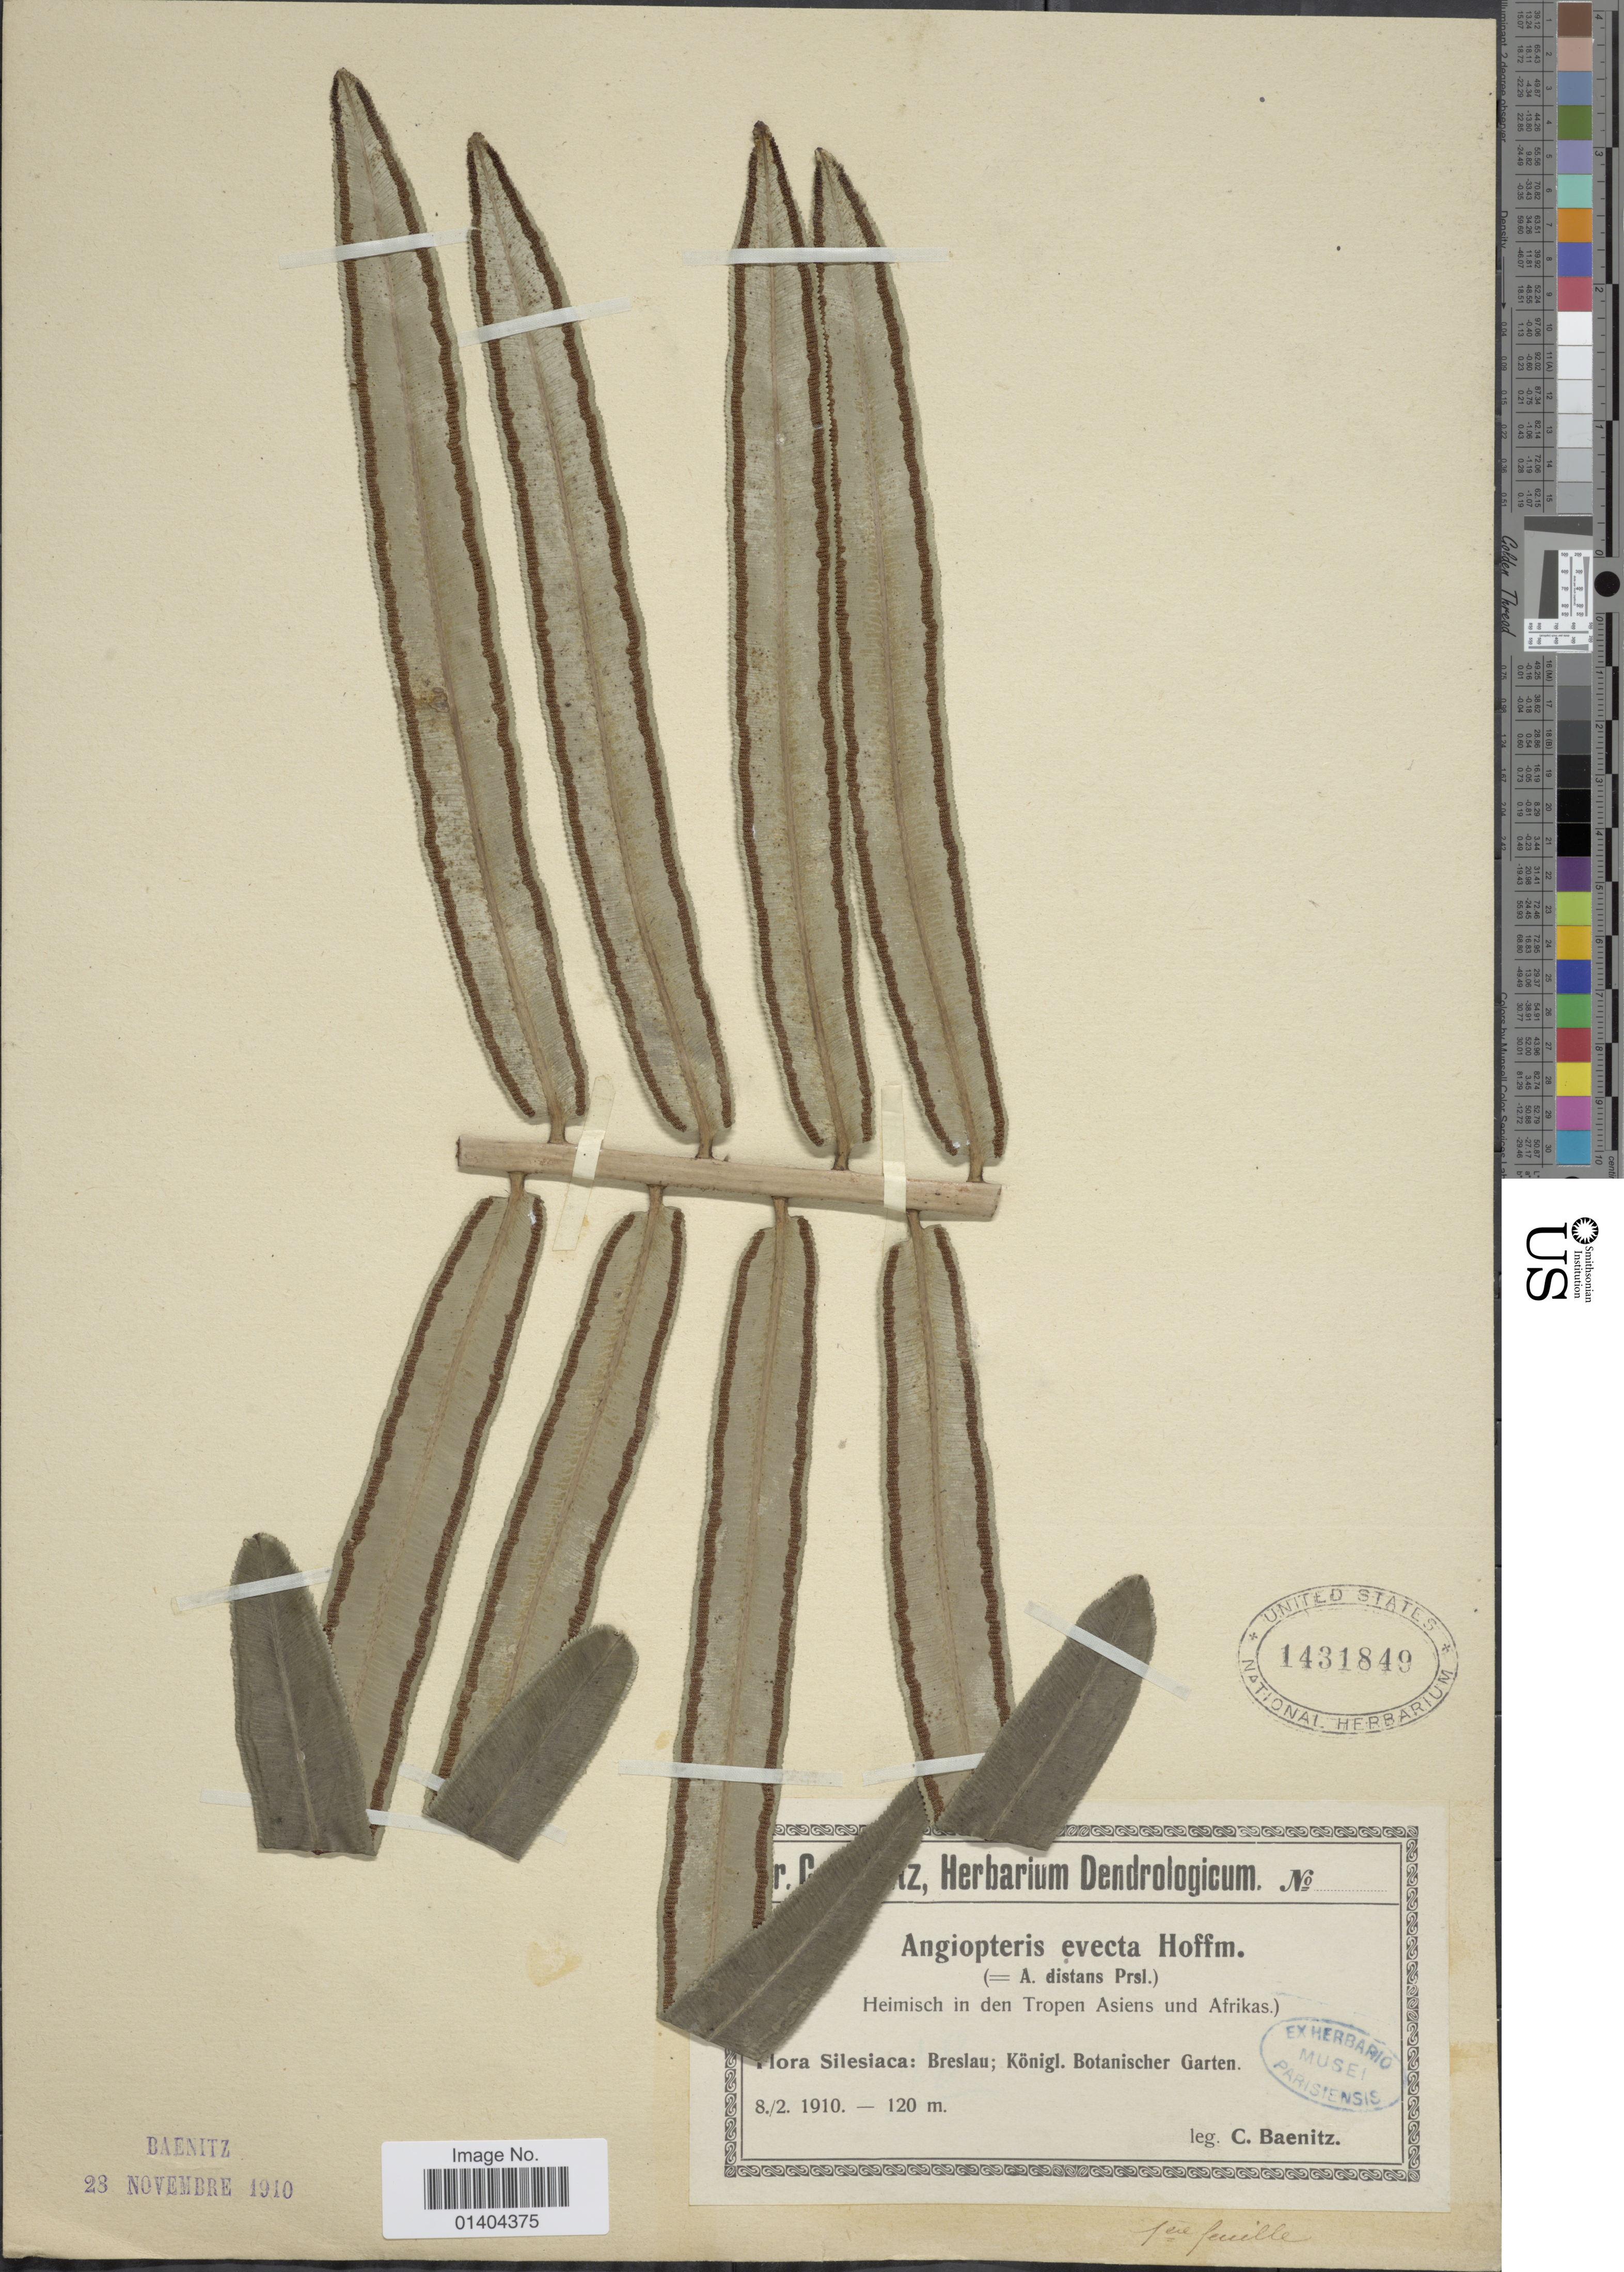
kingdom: Plantae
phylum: Tracheophyta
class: Polypodiopsida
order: Marattiales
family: Marattiaceae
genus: Angiopteris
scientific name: Angiopteris evecta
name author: (G. Forst.) Hoffm.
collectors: C. G. Baenitz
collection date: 1910-02-08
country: Poland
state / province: Dolnoslaskie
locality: Flora Silesiaca: Breslau: Königl, Botanischer Garten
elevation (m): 120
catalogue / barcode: US 1431849